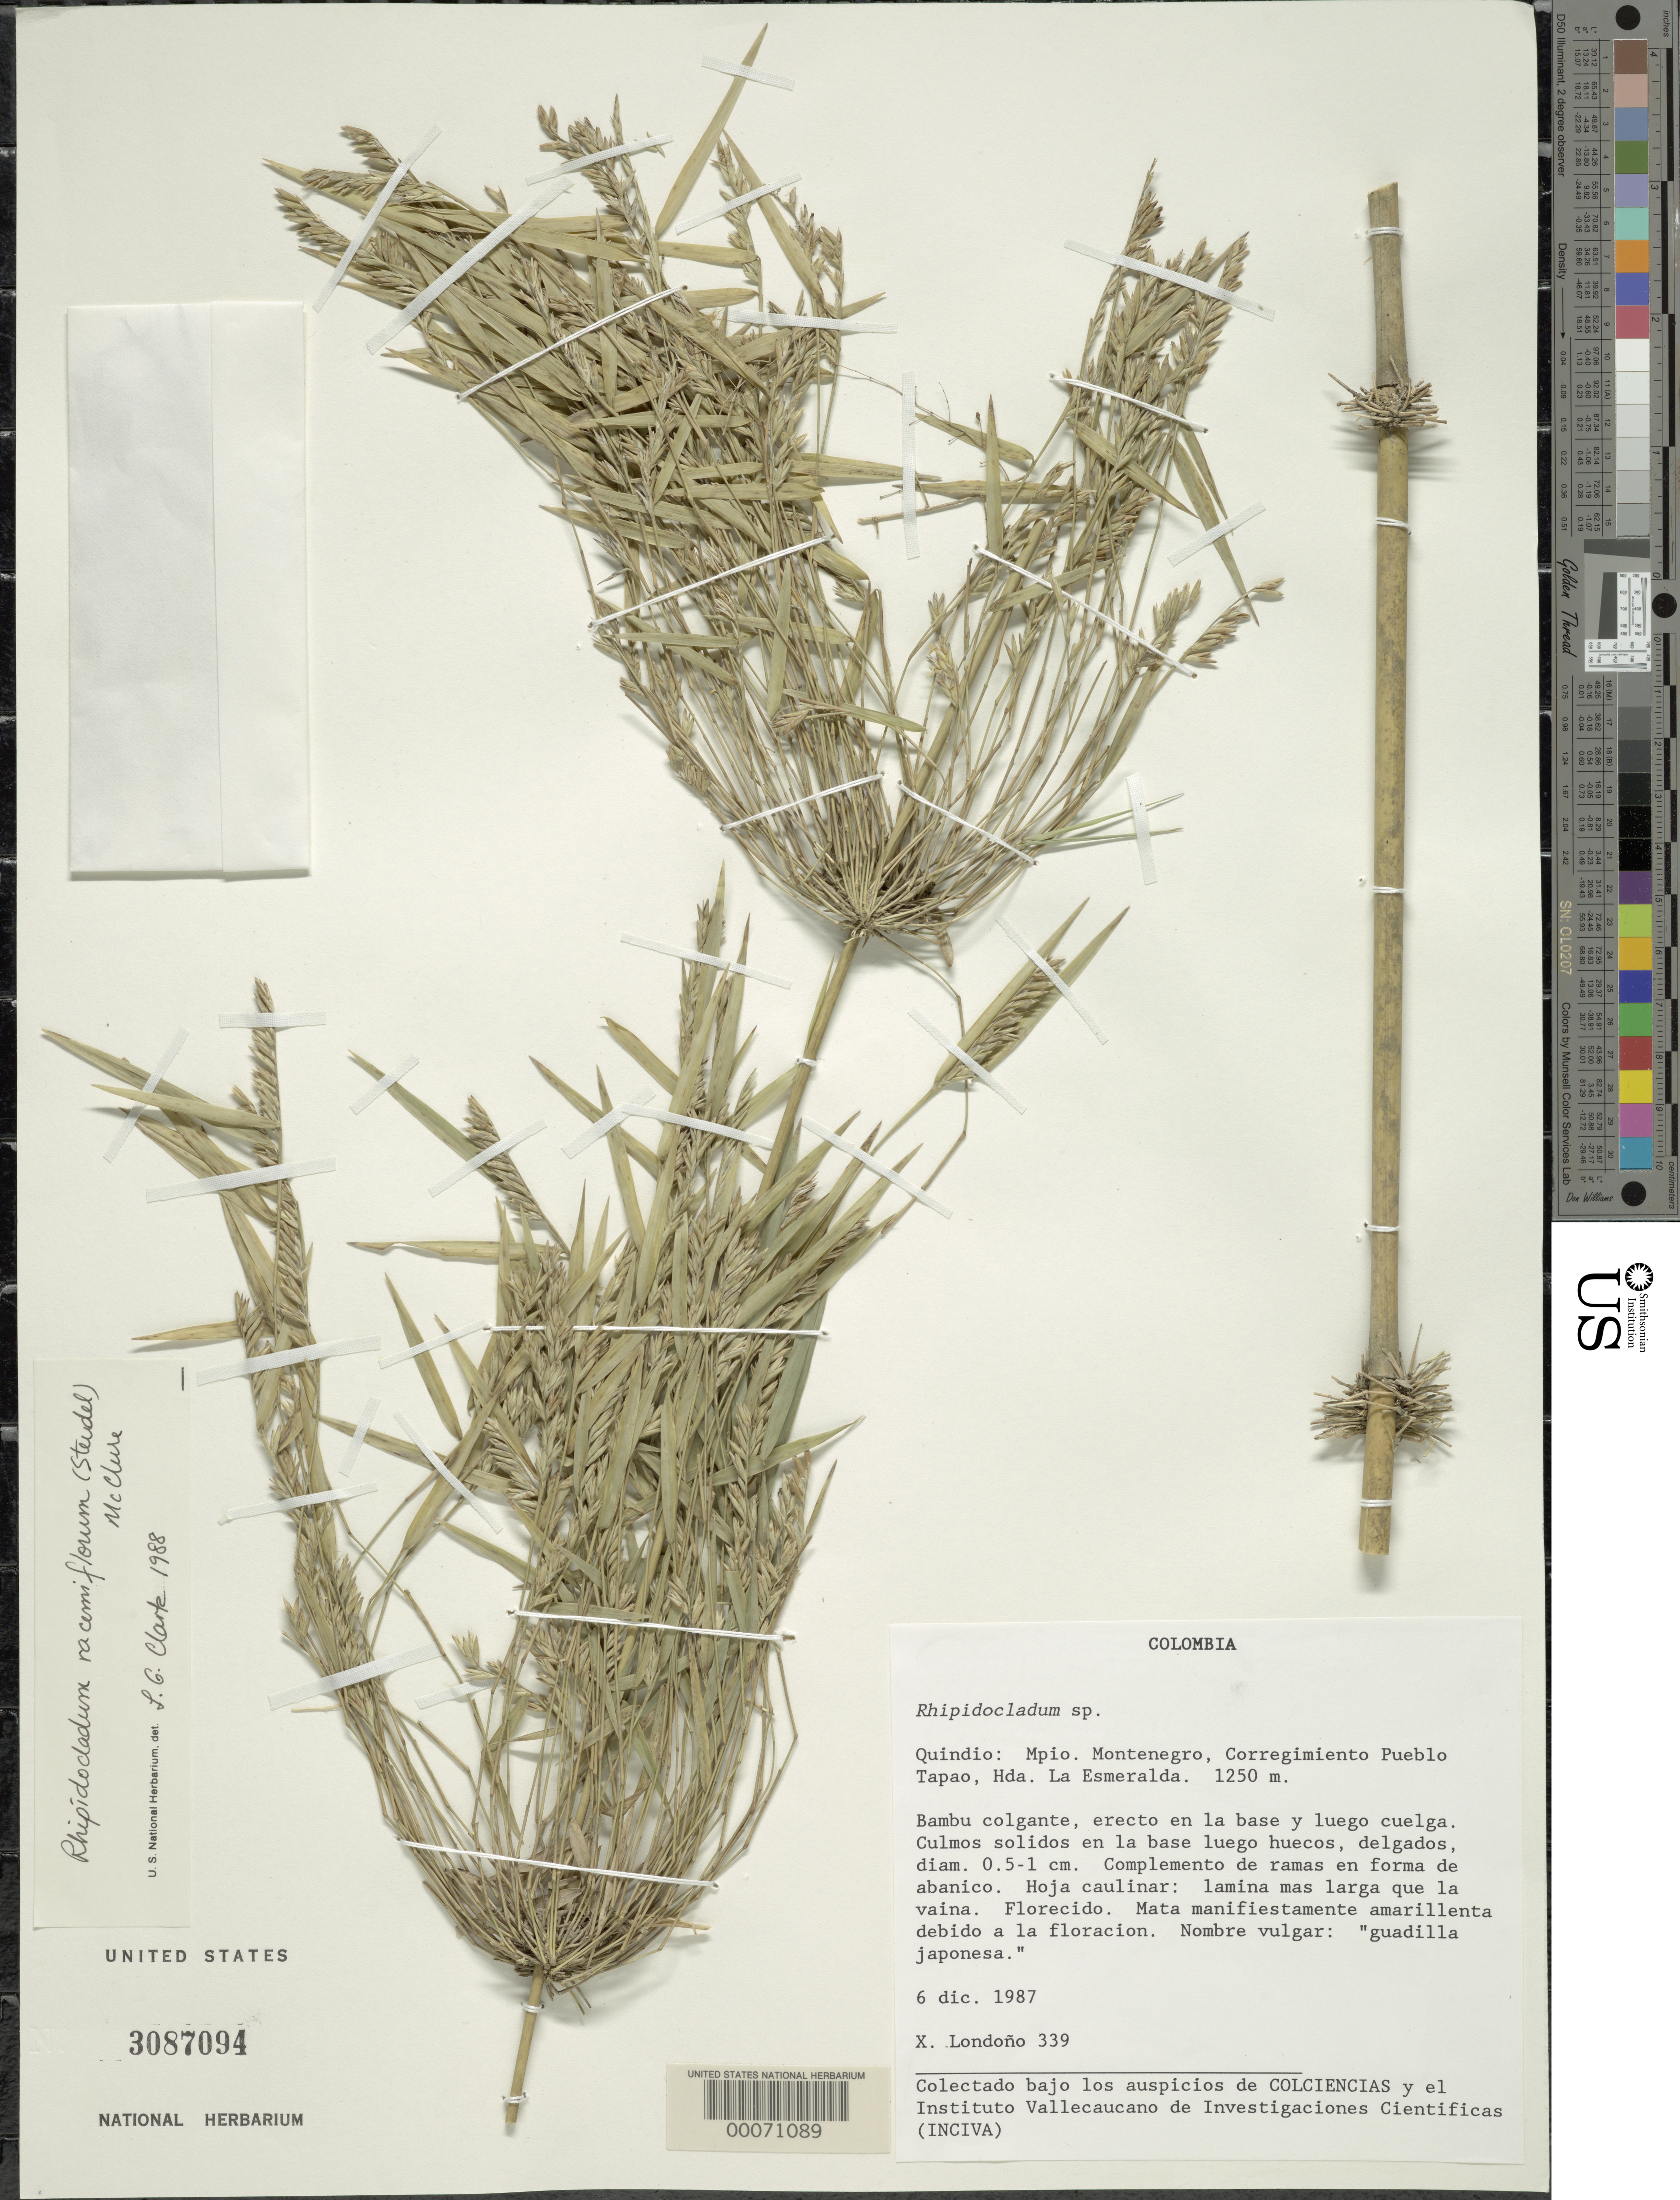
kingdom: Plantae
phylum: Tracheophyta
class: Liliopsida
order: Poales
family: Poaceae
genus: Rhipidocladum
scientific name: Rhipidocladum sp.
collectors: X. Londoño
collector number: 339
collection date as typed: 18 Dec 1987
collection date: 1987-12-18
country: Colombia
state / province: Quindío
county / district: Montenegro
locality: Corregimiento Pueblo tapao, hda. la Esmeralda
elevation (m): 1250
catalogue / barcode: US 3087094